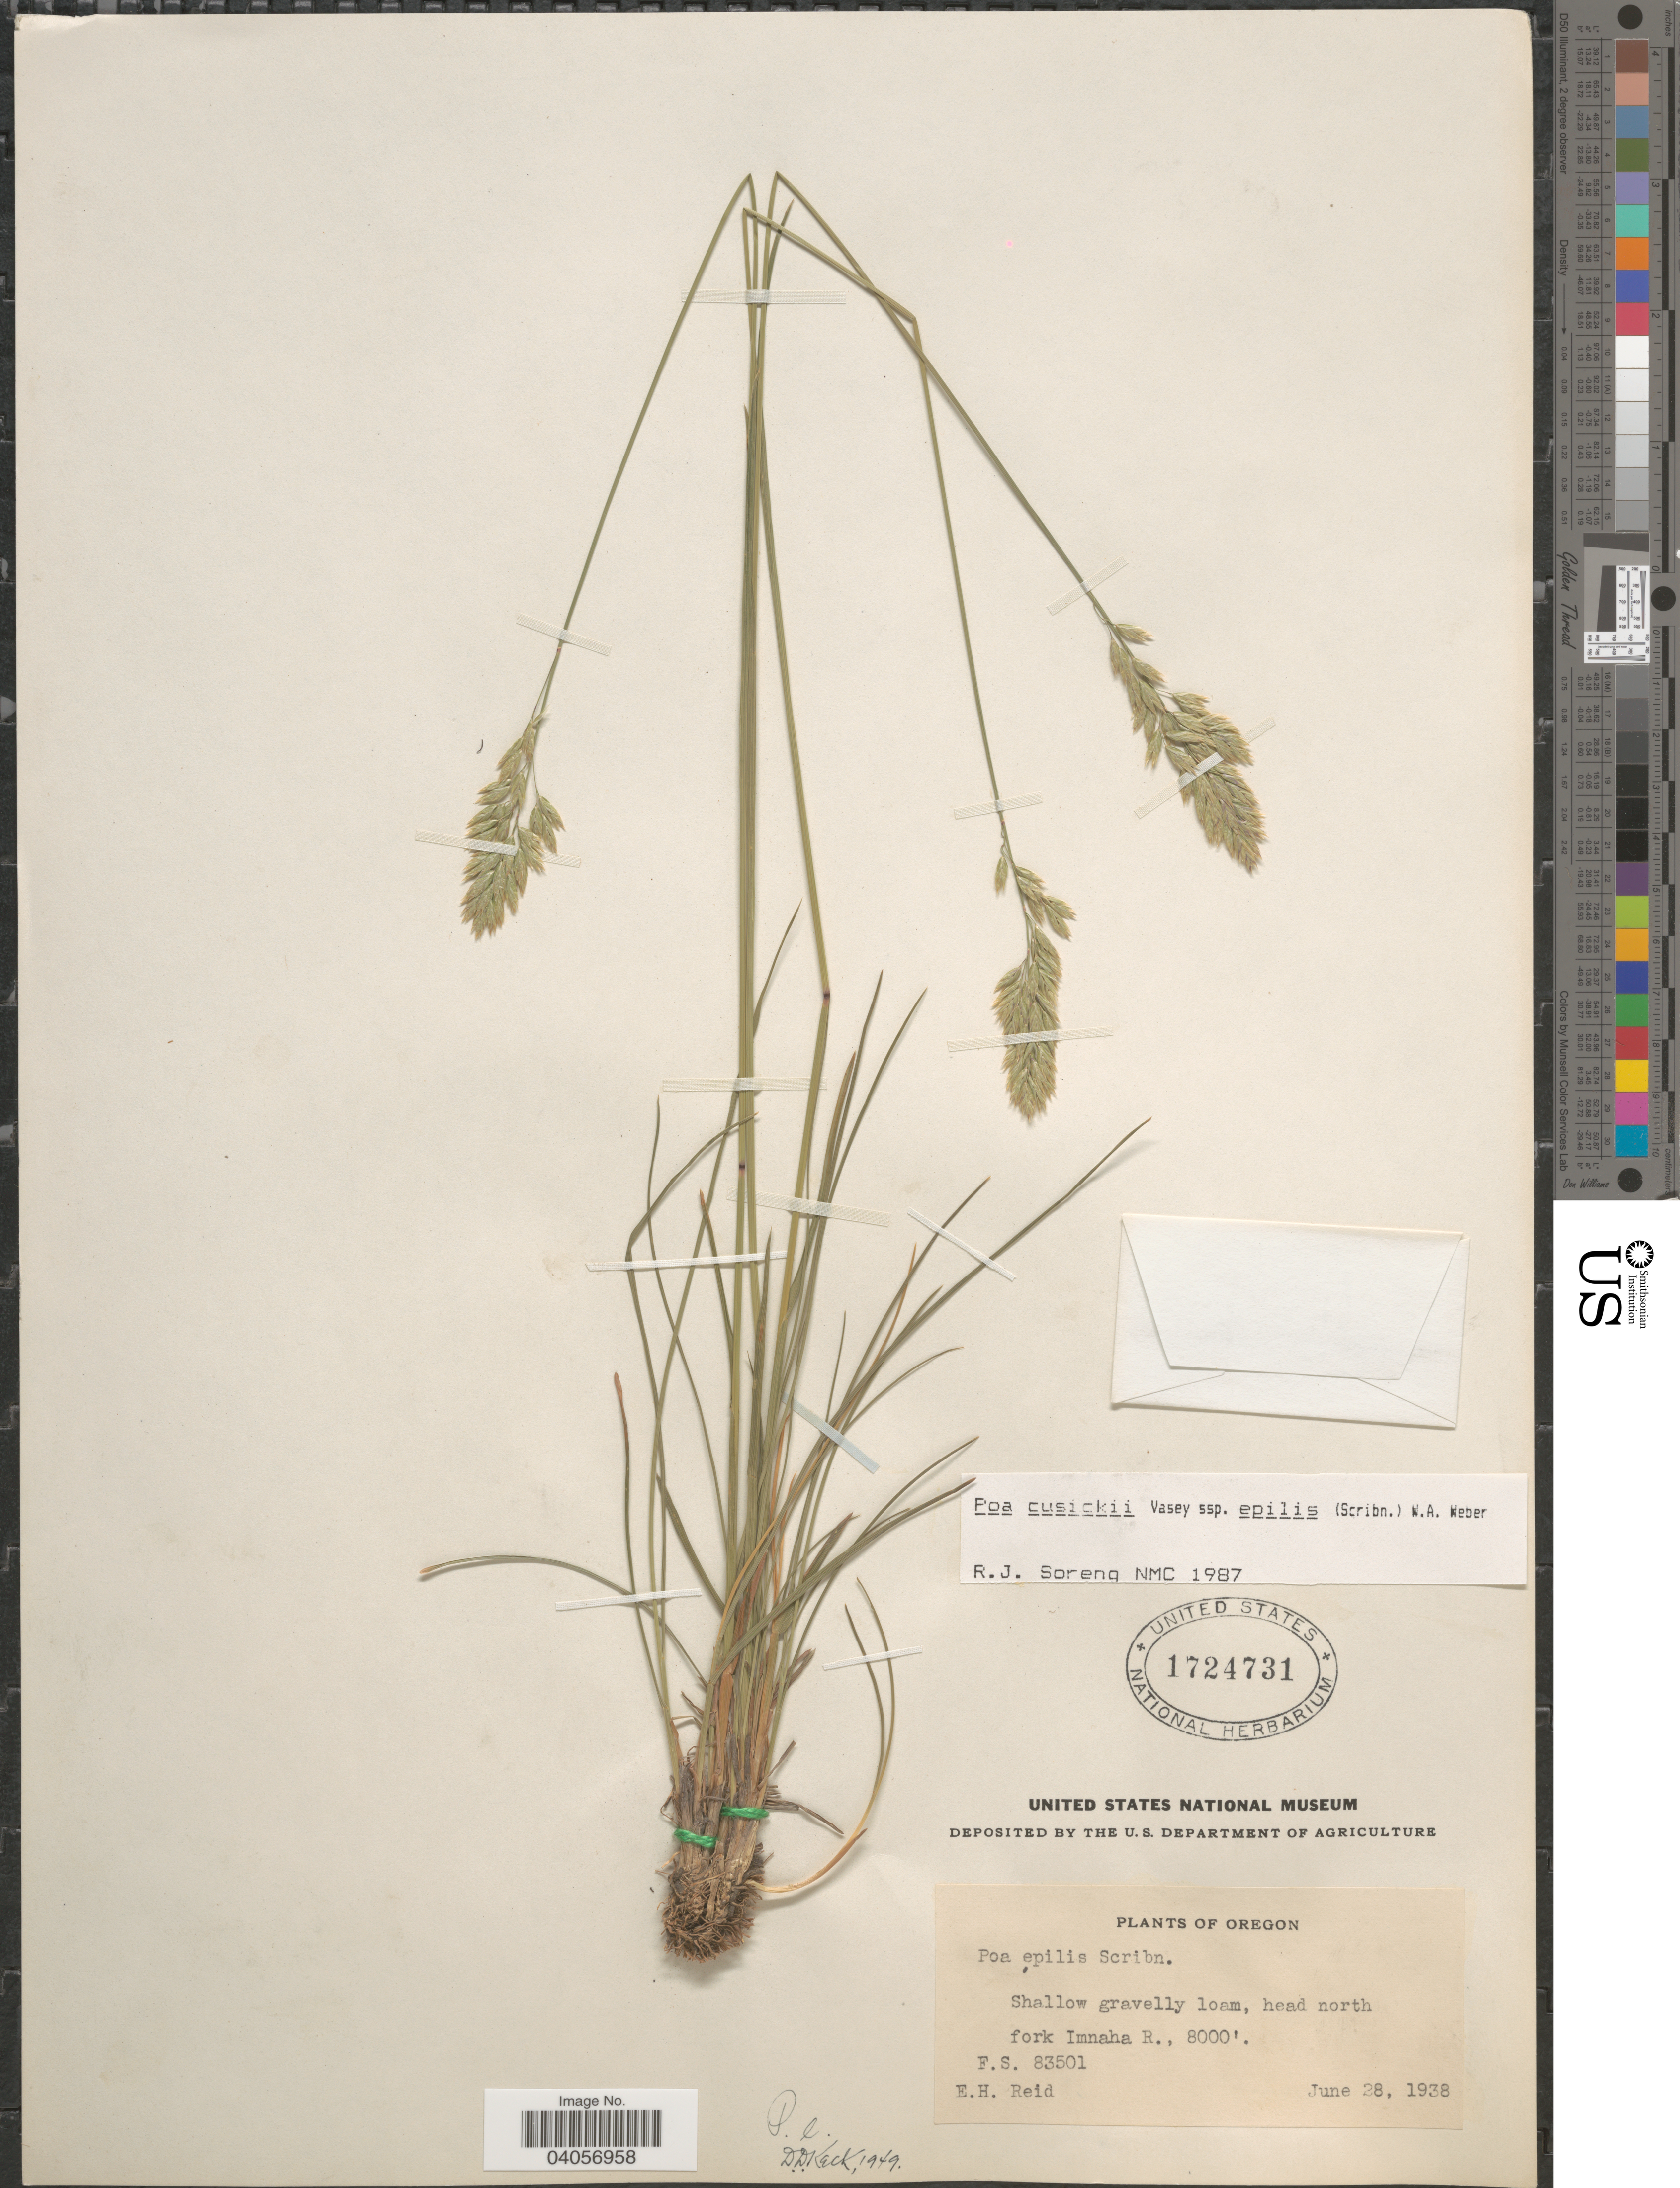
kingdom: Plantae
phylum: Tracheophyta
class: Liliopsida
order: Poales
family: Poaceae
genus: Poa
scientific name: Poa cusickii subsp. epilis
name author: (Scribn.) W.A. Weber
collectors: E. Reid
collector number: FS83501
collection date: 1938-06-28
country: United States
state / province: Oregon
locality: Shallow gravelly loam, head north fork Imnaha R.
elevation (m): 2438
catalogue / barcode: US 1724731